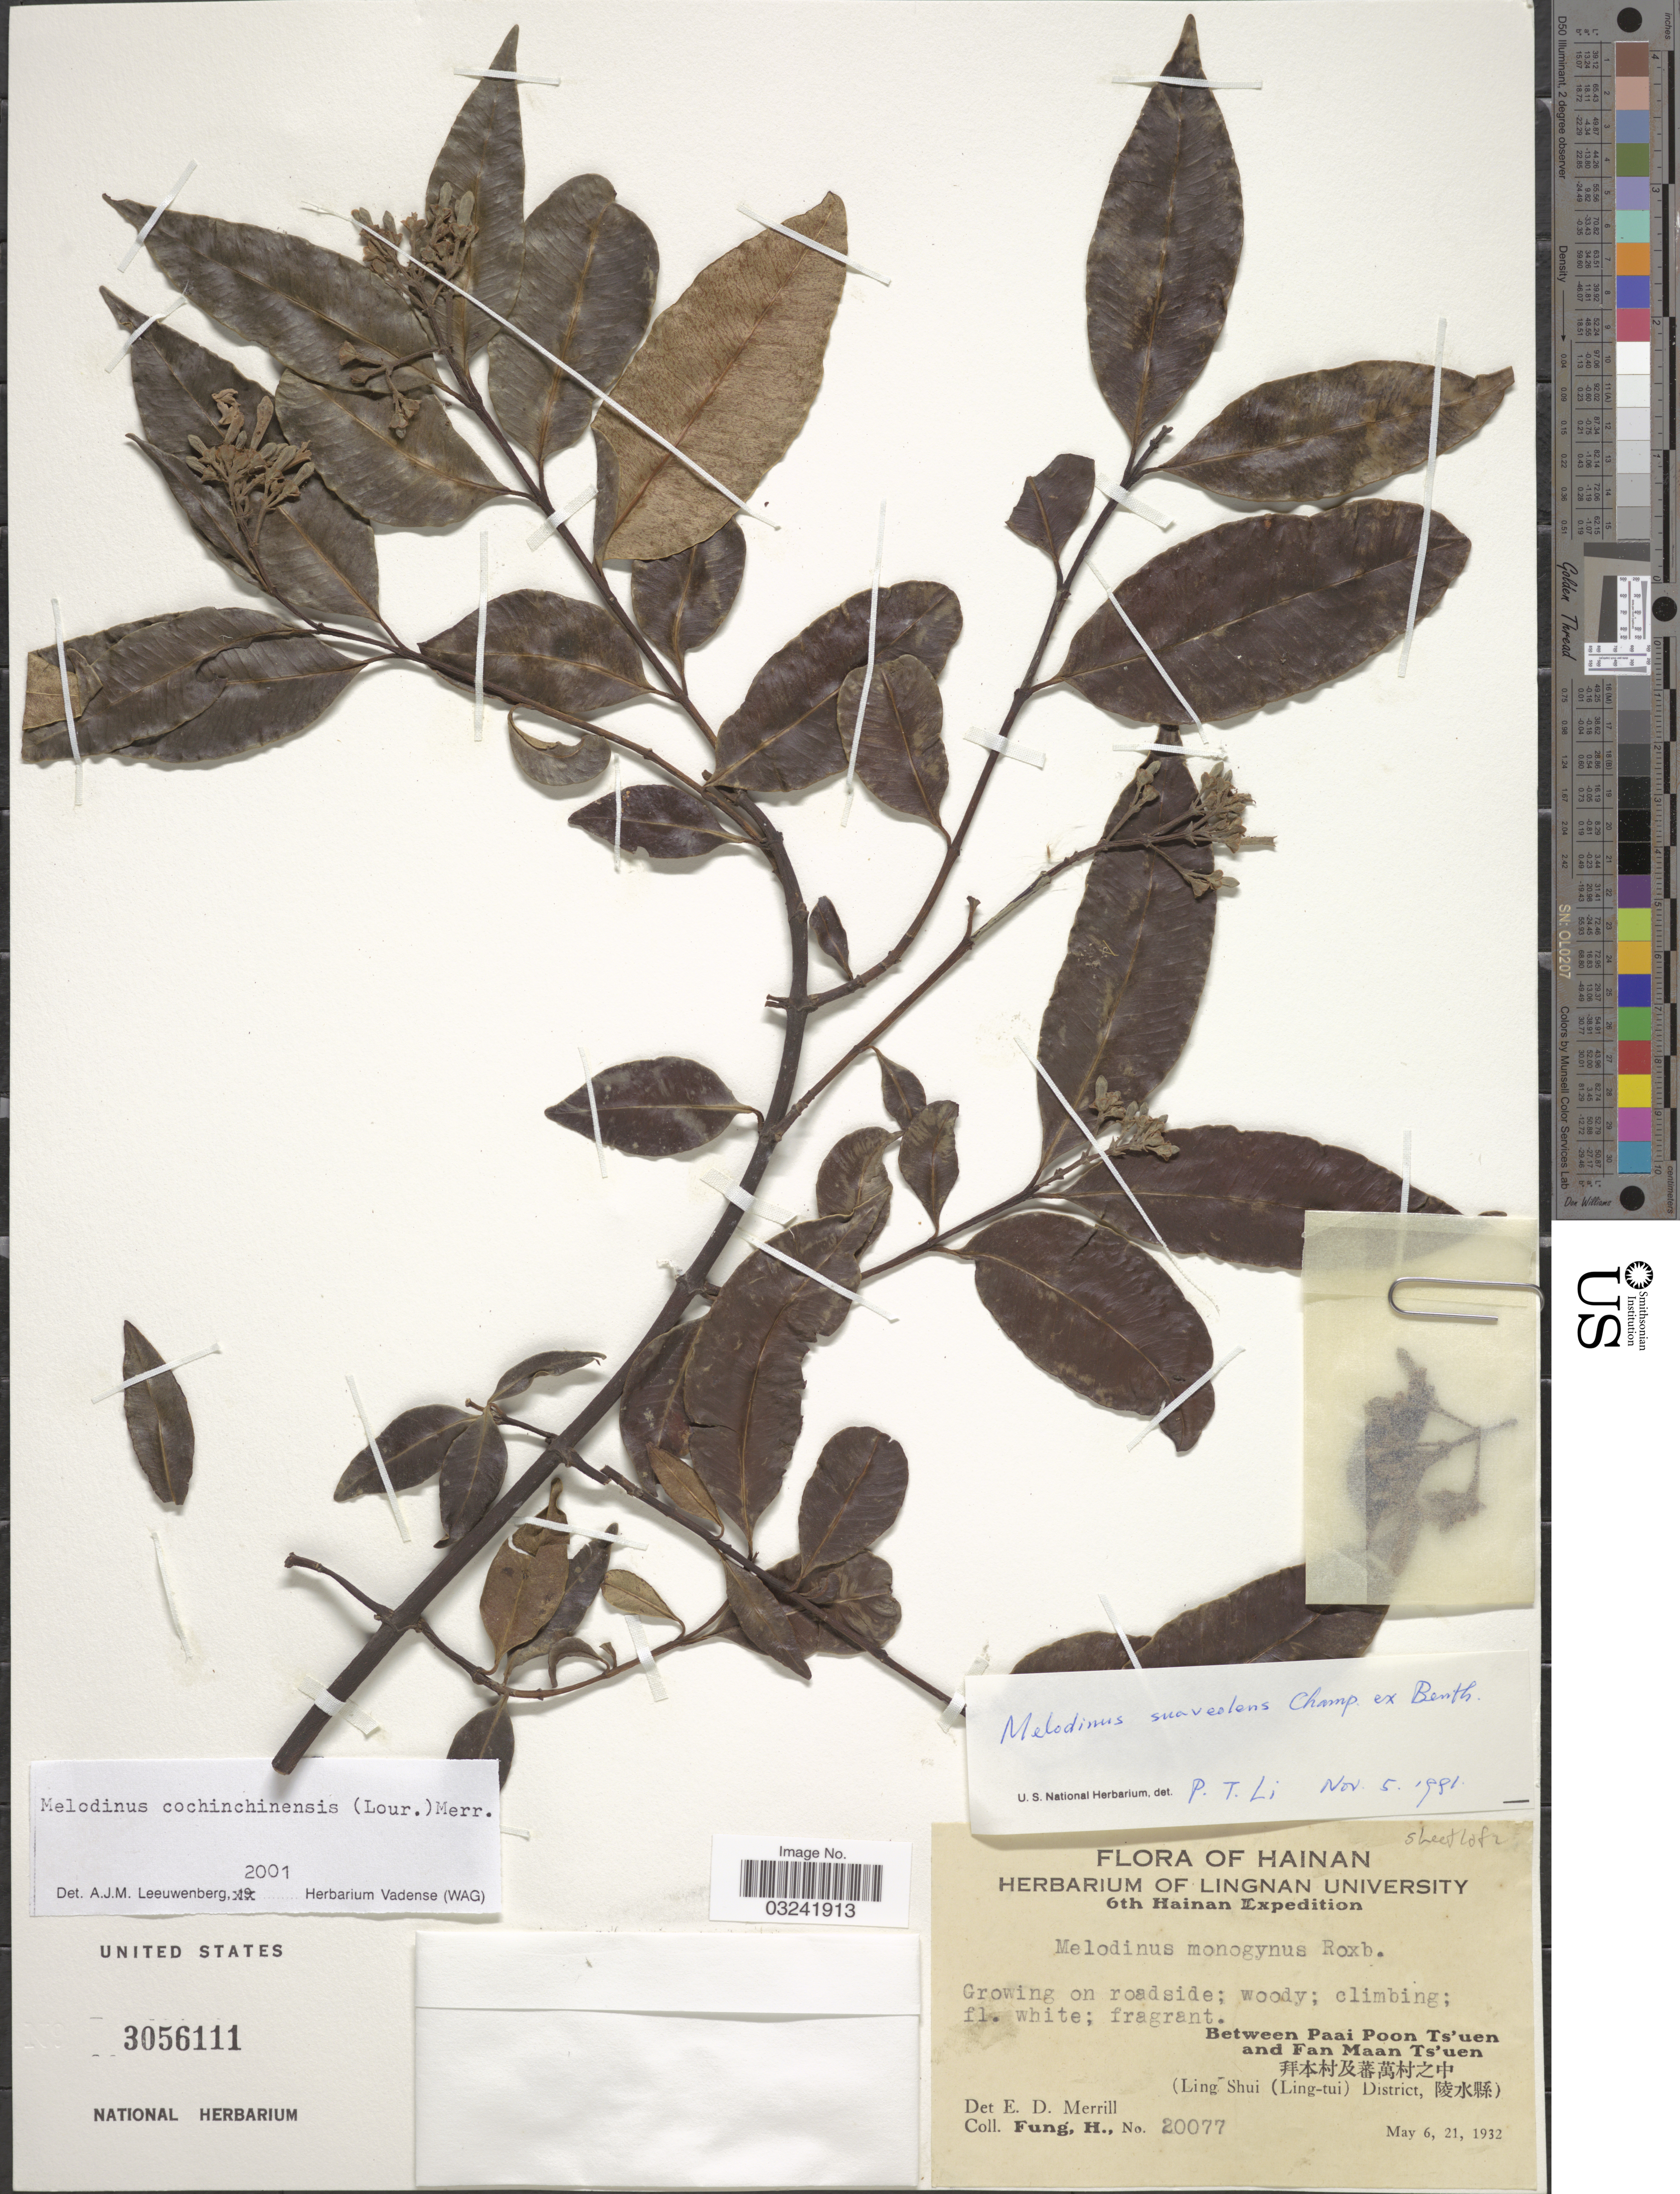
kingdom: Plantae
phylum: Tracheophyta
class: Magnoliopsida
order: Gentianales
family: Apocynaceae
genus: Melodinus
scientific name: Melodinus cochinchinensis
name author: (Lour.) Merr.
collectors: H. Fung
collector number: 20077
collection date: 1932-05-06/1932-05-21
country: China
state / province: Hainan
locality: Hainan, Between Paai Poon Ts'uen and Fan Maan Ts'uen X, (Ling Shui (Ling-tui) District X).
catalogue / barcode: US 3056111